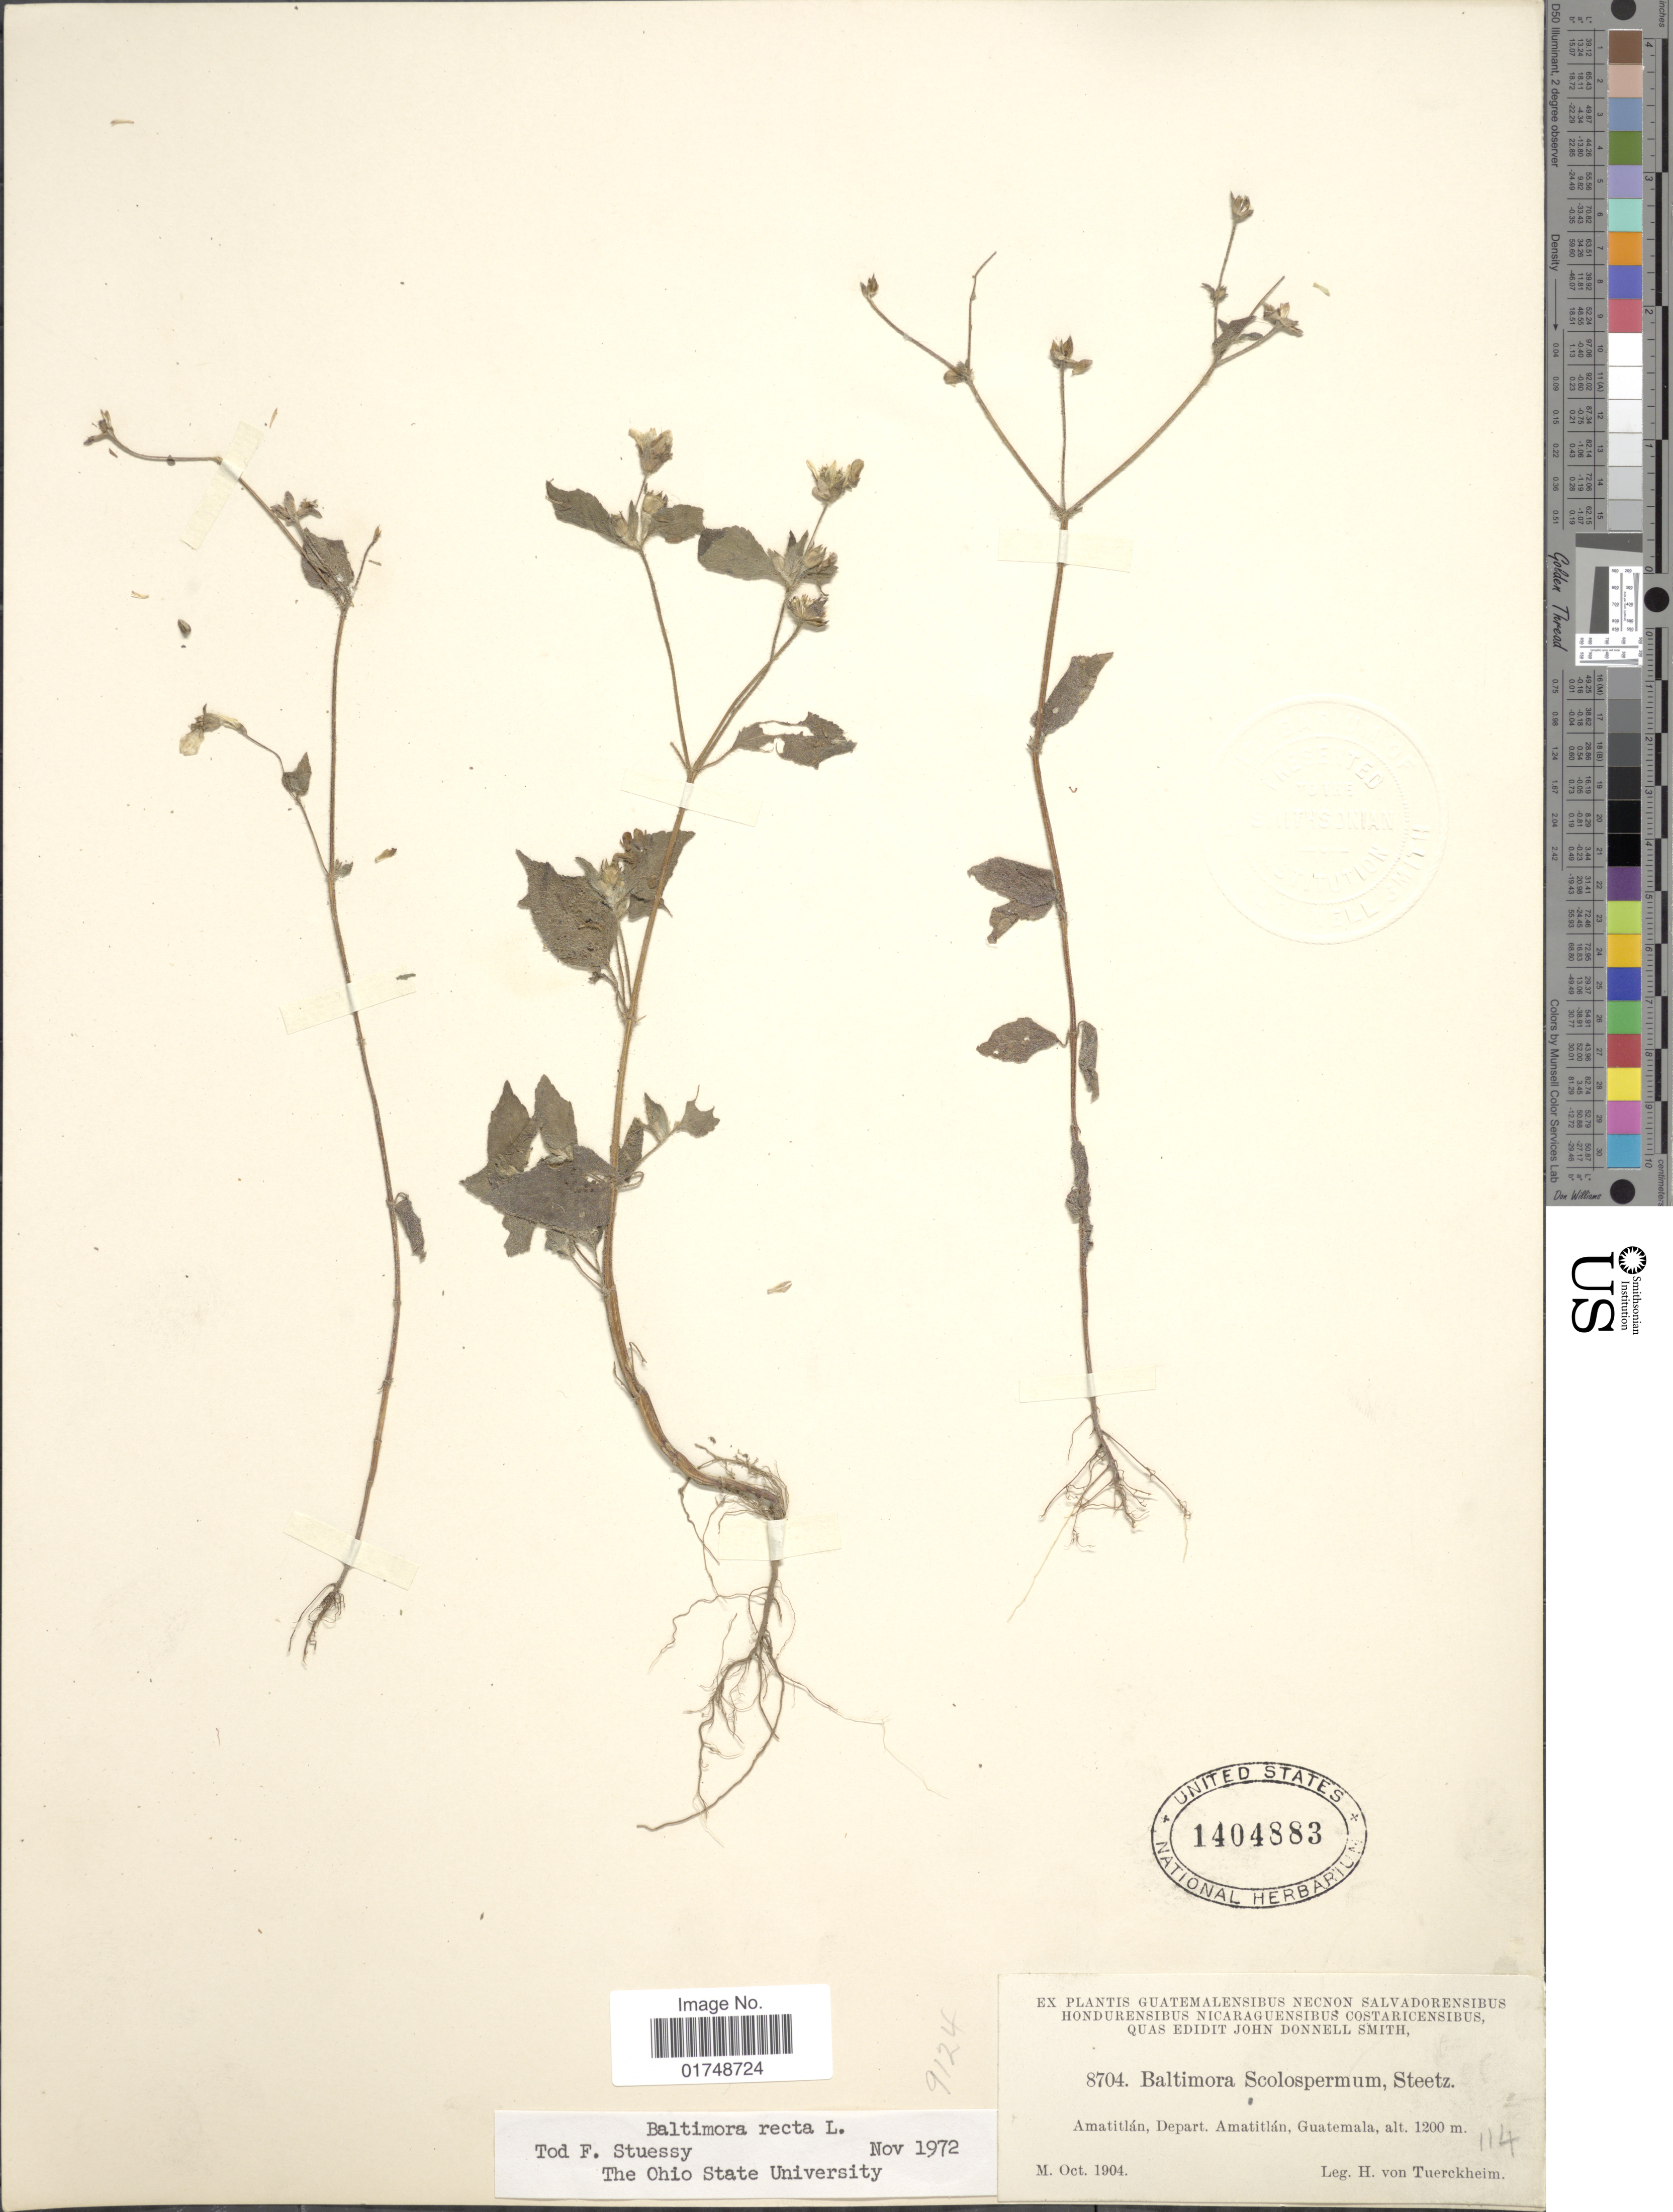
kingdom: Plantae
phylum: Tracheophyta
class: Magnoliopsida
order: Asterales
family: Asteraceae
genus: Baltimora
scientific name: Baltimora recta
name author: L.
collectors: H. von Türckheim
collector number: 8704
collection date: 1904-10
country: Guatemala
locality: Amatitlan, Depart, Amatitlan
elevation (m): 1200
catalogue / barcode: US 1404883